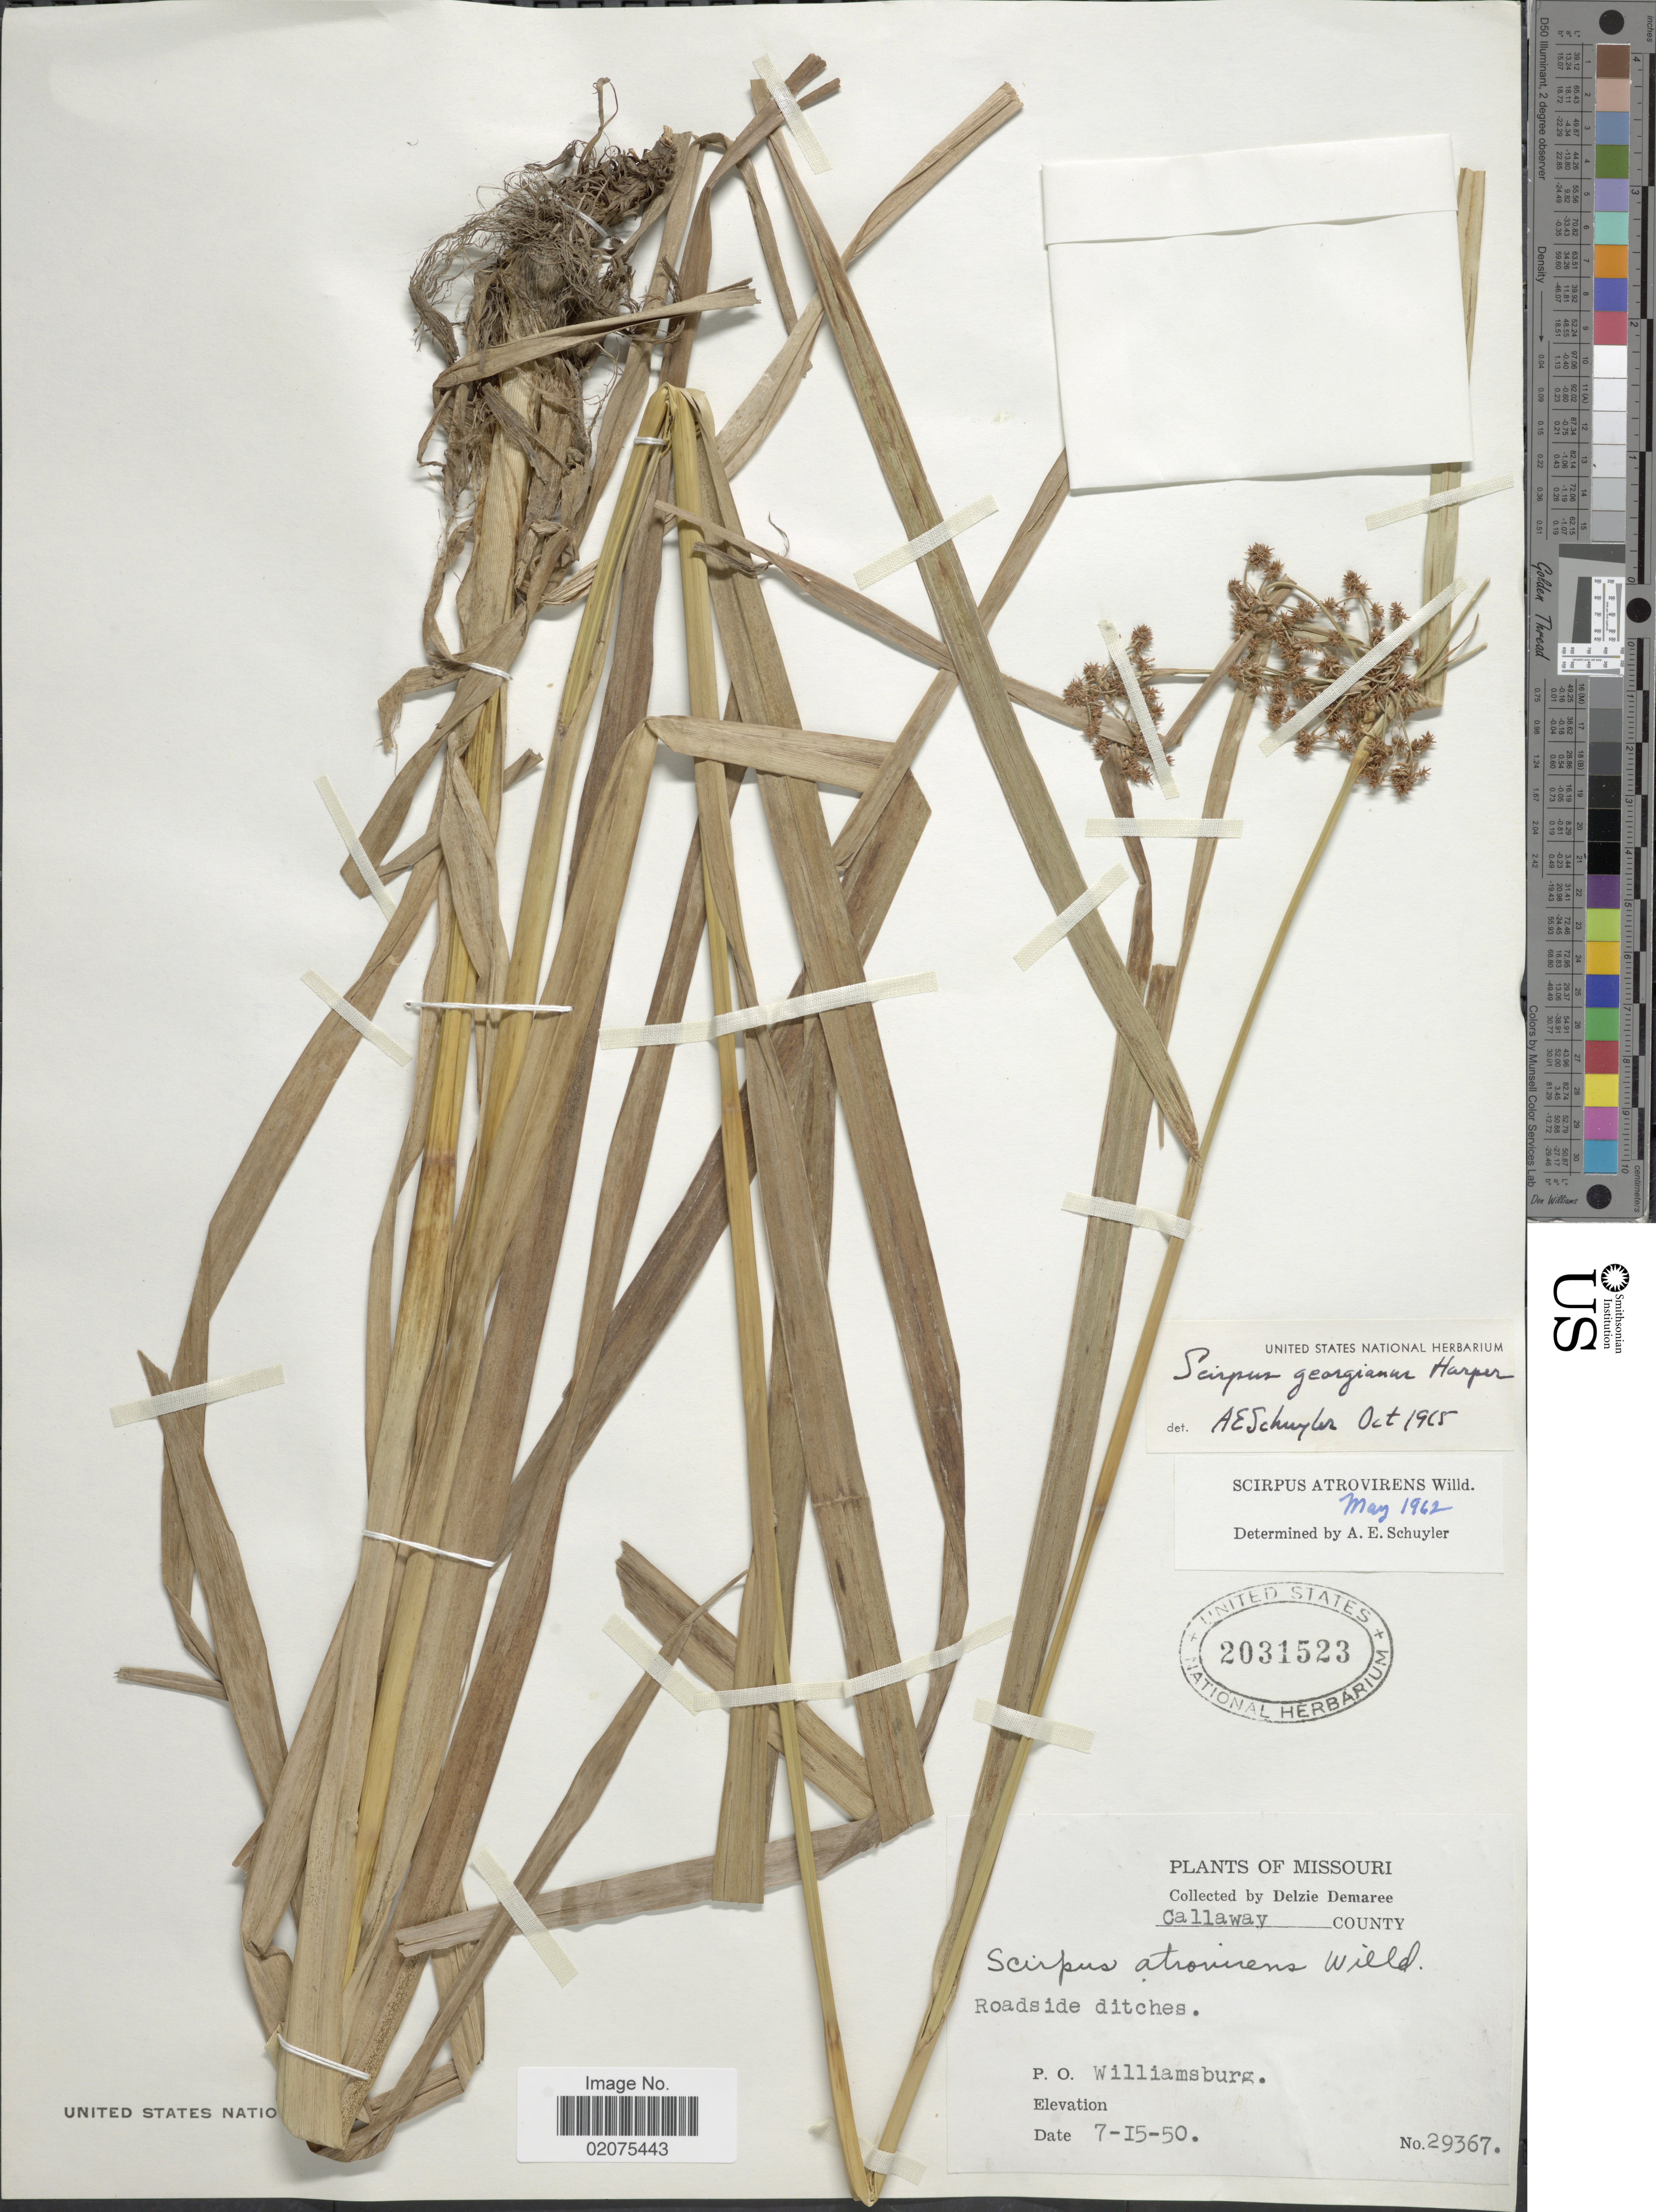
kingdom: Plantae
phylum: Tracheophyta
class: Liliopsida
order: Poales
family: Cyperaceae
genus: Scirpus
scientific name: Scirpus georgianus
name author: R.M. Harper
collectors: D. Demaree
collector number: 29367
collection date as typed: Transcribed d/m/y: 15/7/50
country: United States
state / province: Missouri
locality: Gallaway County. Roadside ditches. P. O. Williamsburg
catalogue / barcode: US 2031523